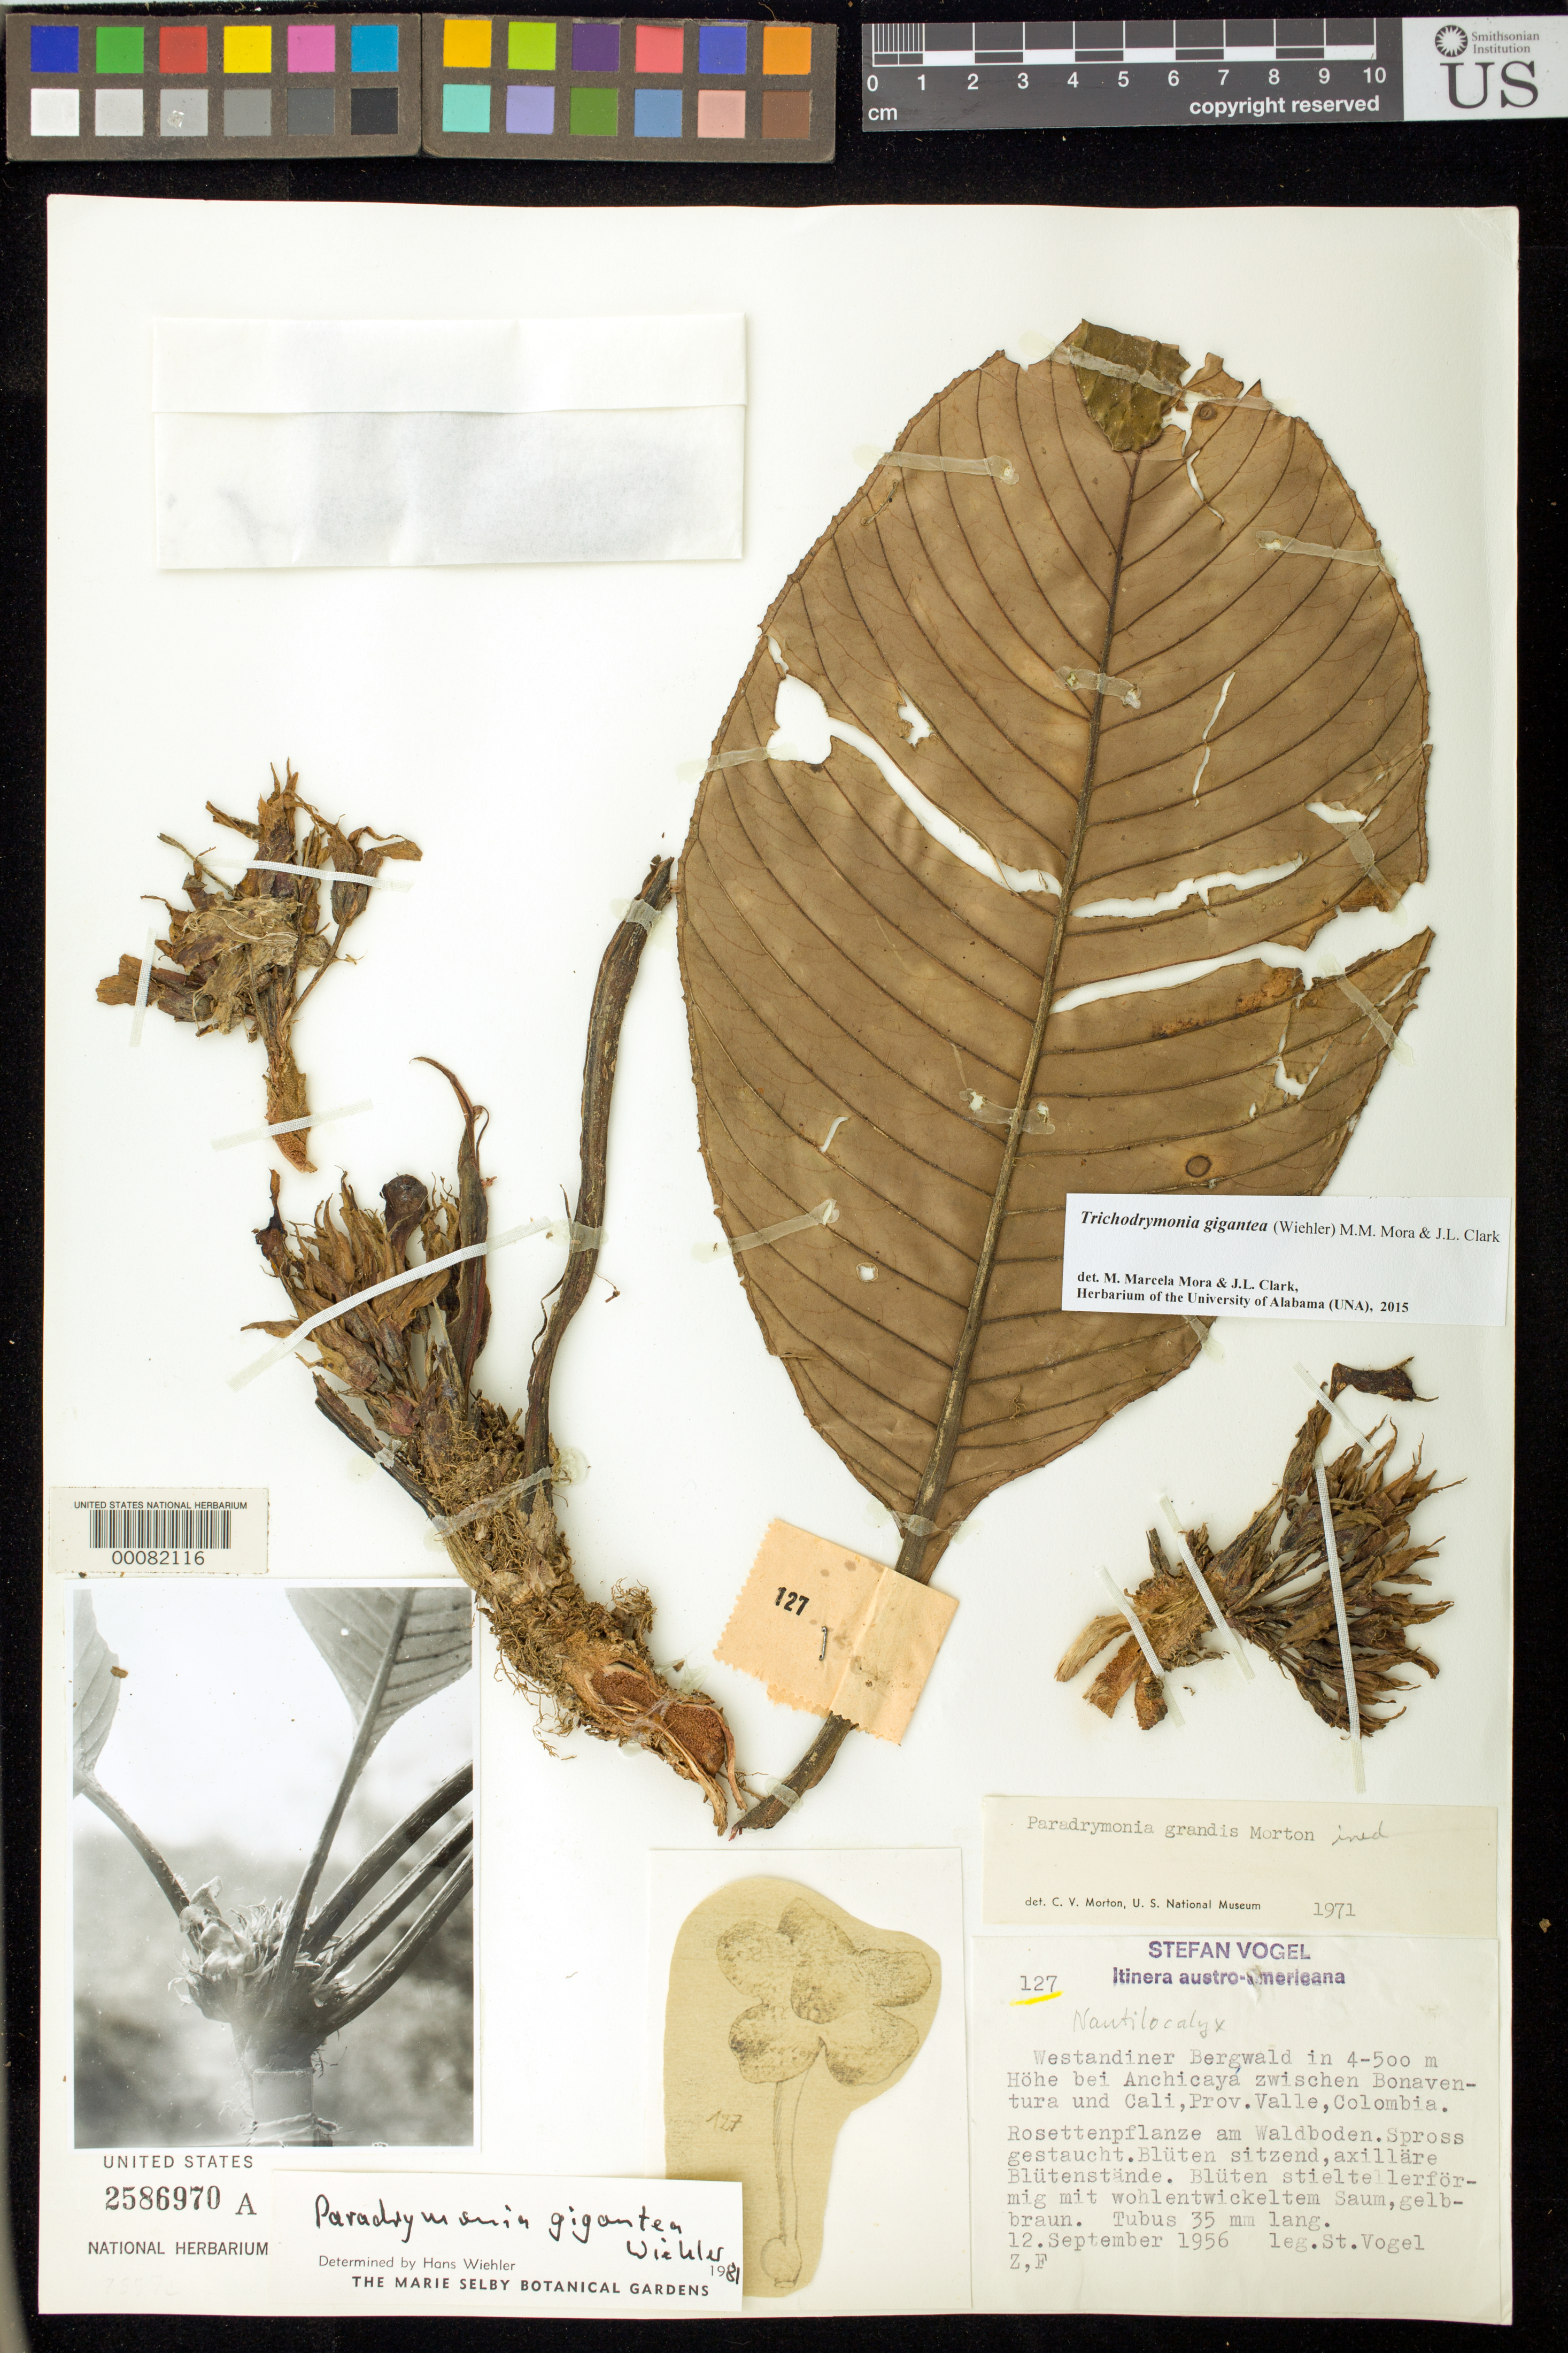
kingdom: Plantae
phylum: Tracheophyta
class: Magnoliopsida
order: Lamiales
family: Gesneriaceae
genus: Trichodrymonia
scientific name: Trichodrymonia gigantea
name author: (Wiehler) M.M. Mora & J.L. Clark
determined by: Mora, M. M.; Clark, J. L.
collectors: S. Vogel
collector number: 127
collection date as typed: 12 Sep 1956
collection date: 1956-09-12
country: Colombia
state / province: Valle del Cauca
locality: By Anchicaya between Bonaventura and Cali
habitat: Montane forest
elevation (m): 400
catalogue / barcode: US 2586970A